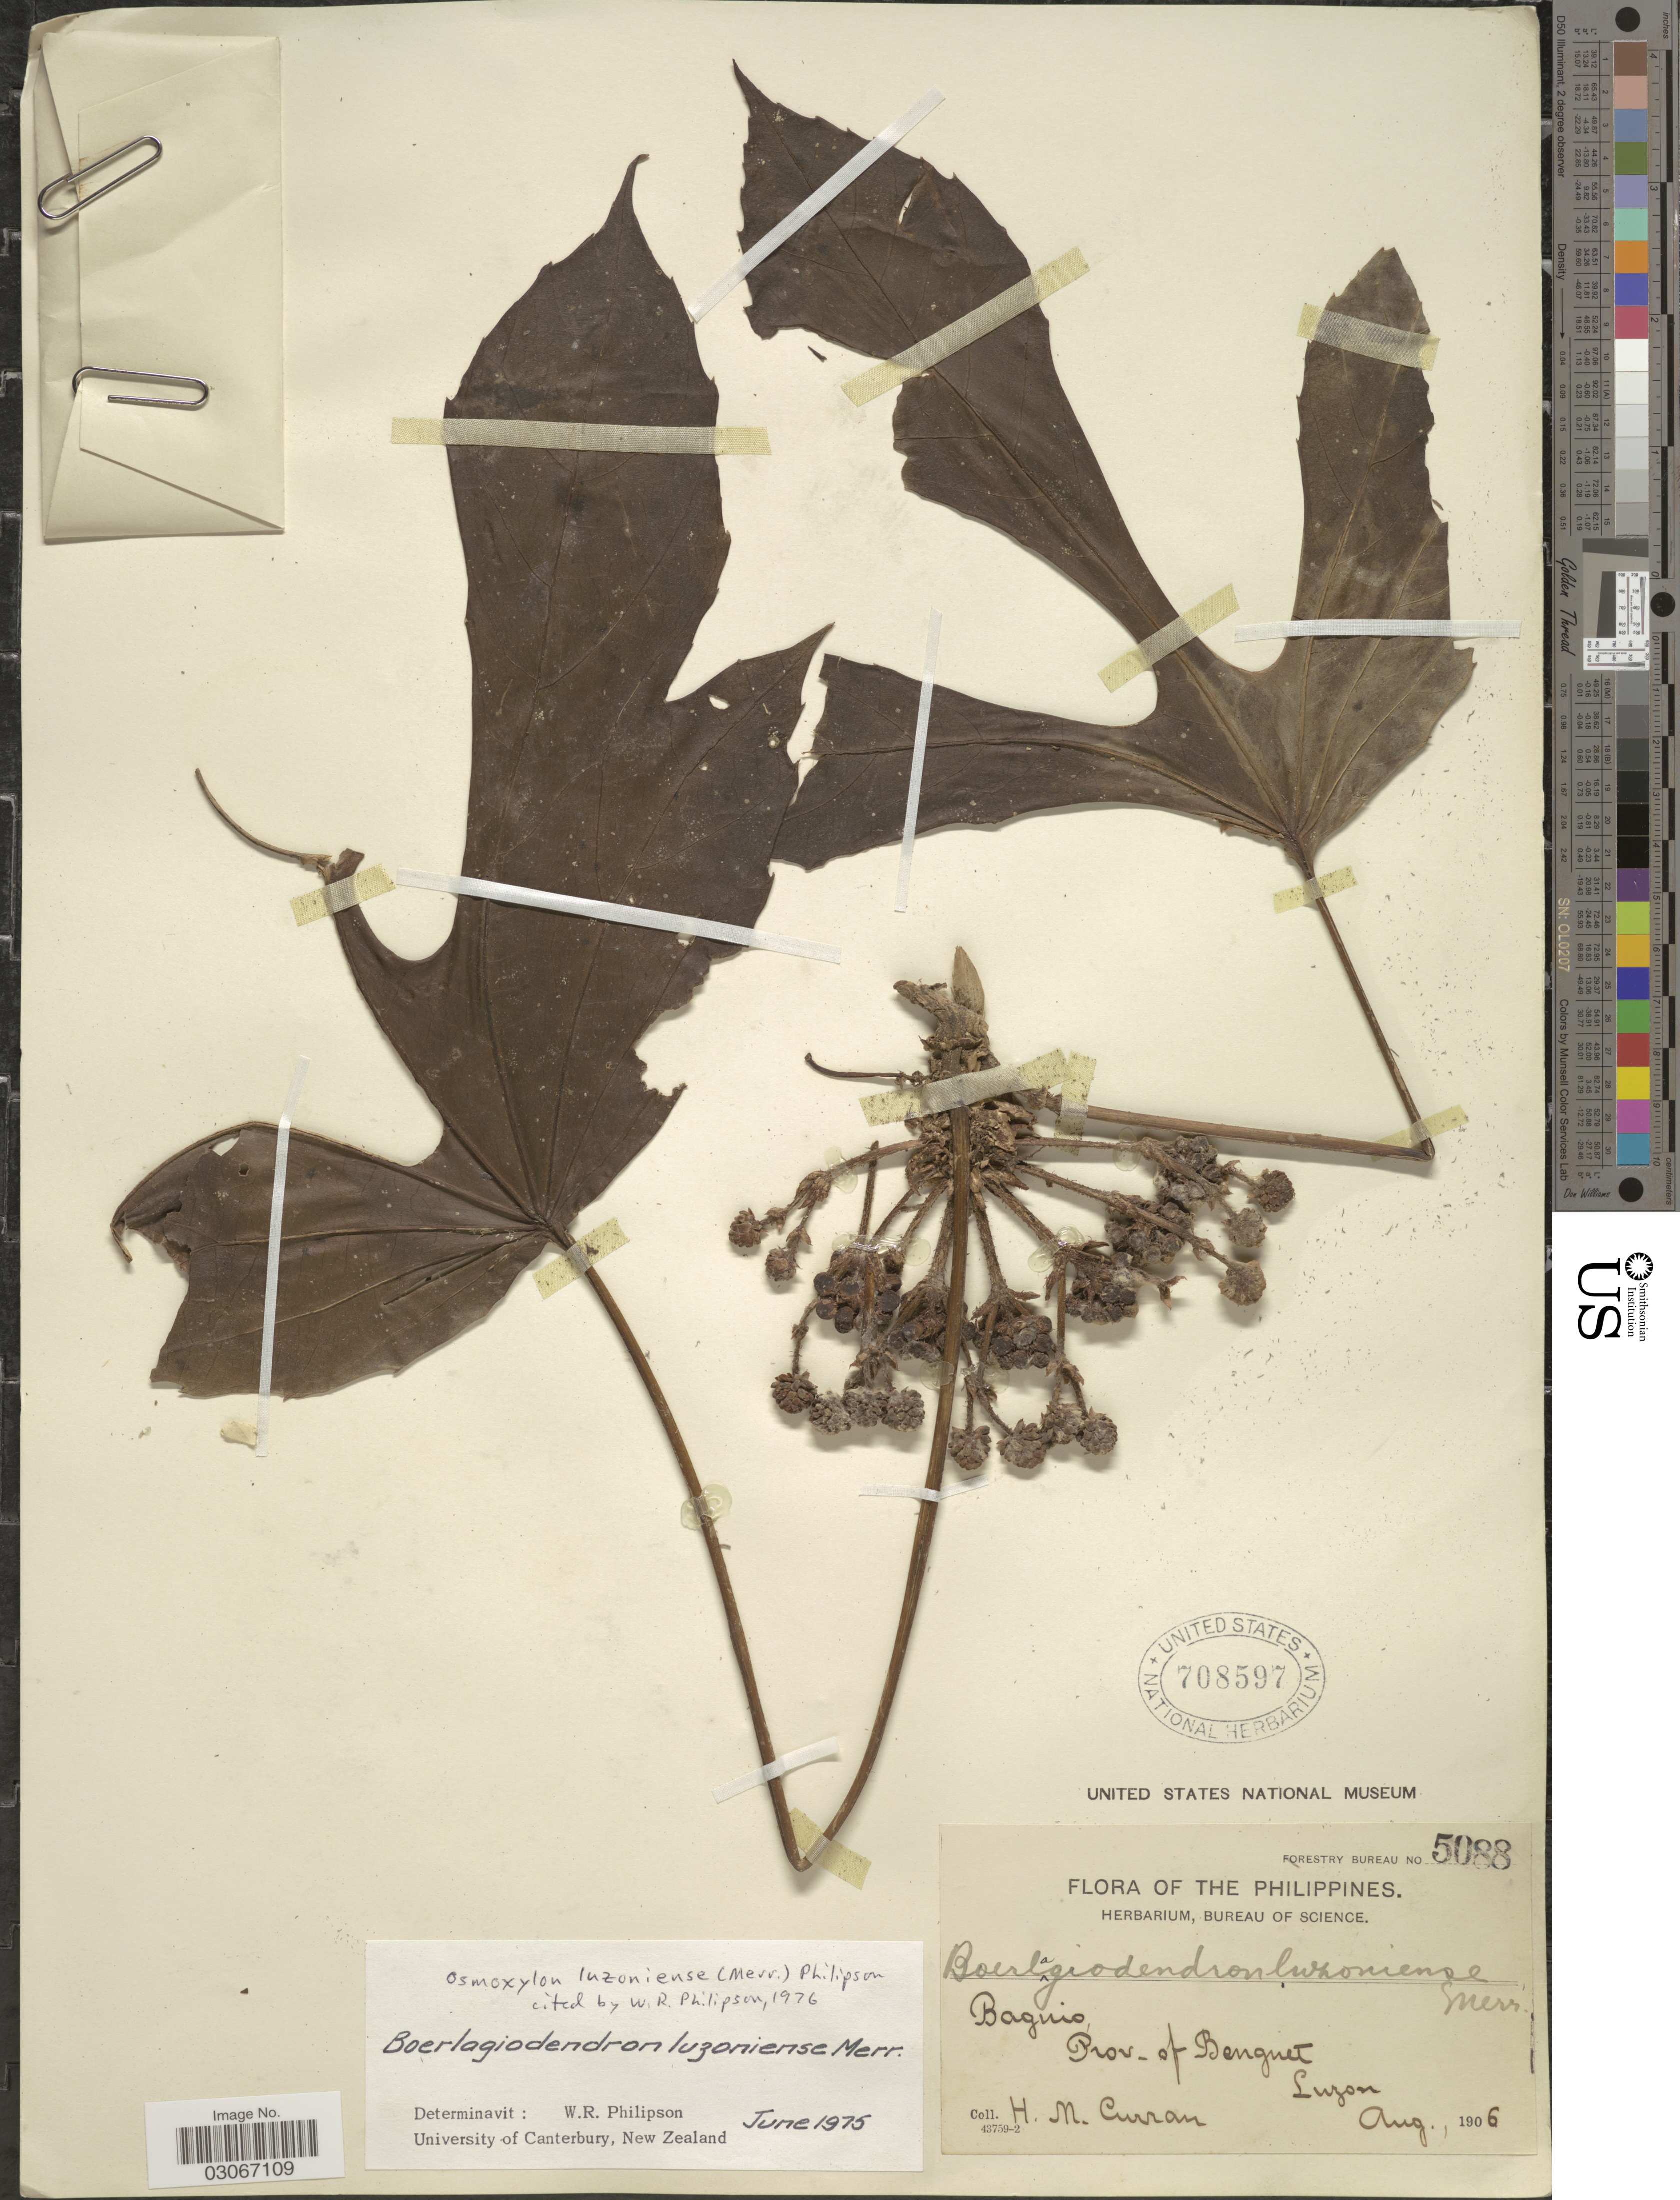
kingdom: Plantae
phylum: Tracheophyta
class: Magnoliopsida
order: Apiales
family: Araliaceae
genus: Osmoxylon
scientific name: Osmoxylon luzoniense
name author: (Merr.) Philipson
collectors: H. M. Curran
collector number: Forestry Bureau 5088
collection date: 1906-08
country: Philippines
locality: Baguio, Prov. of Benguet. Luzon.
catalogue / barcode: US 708597